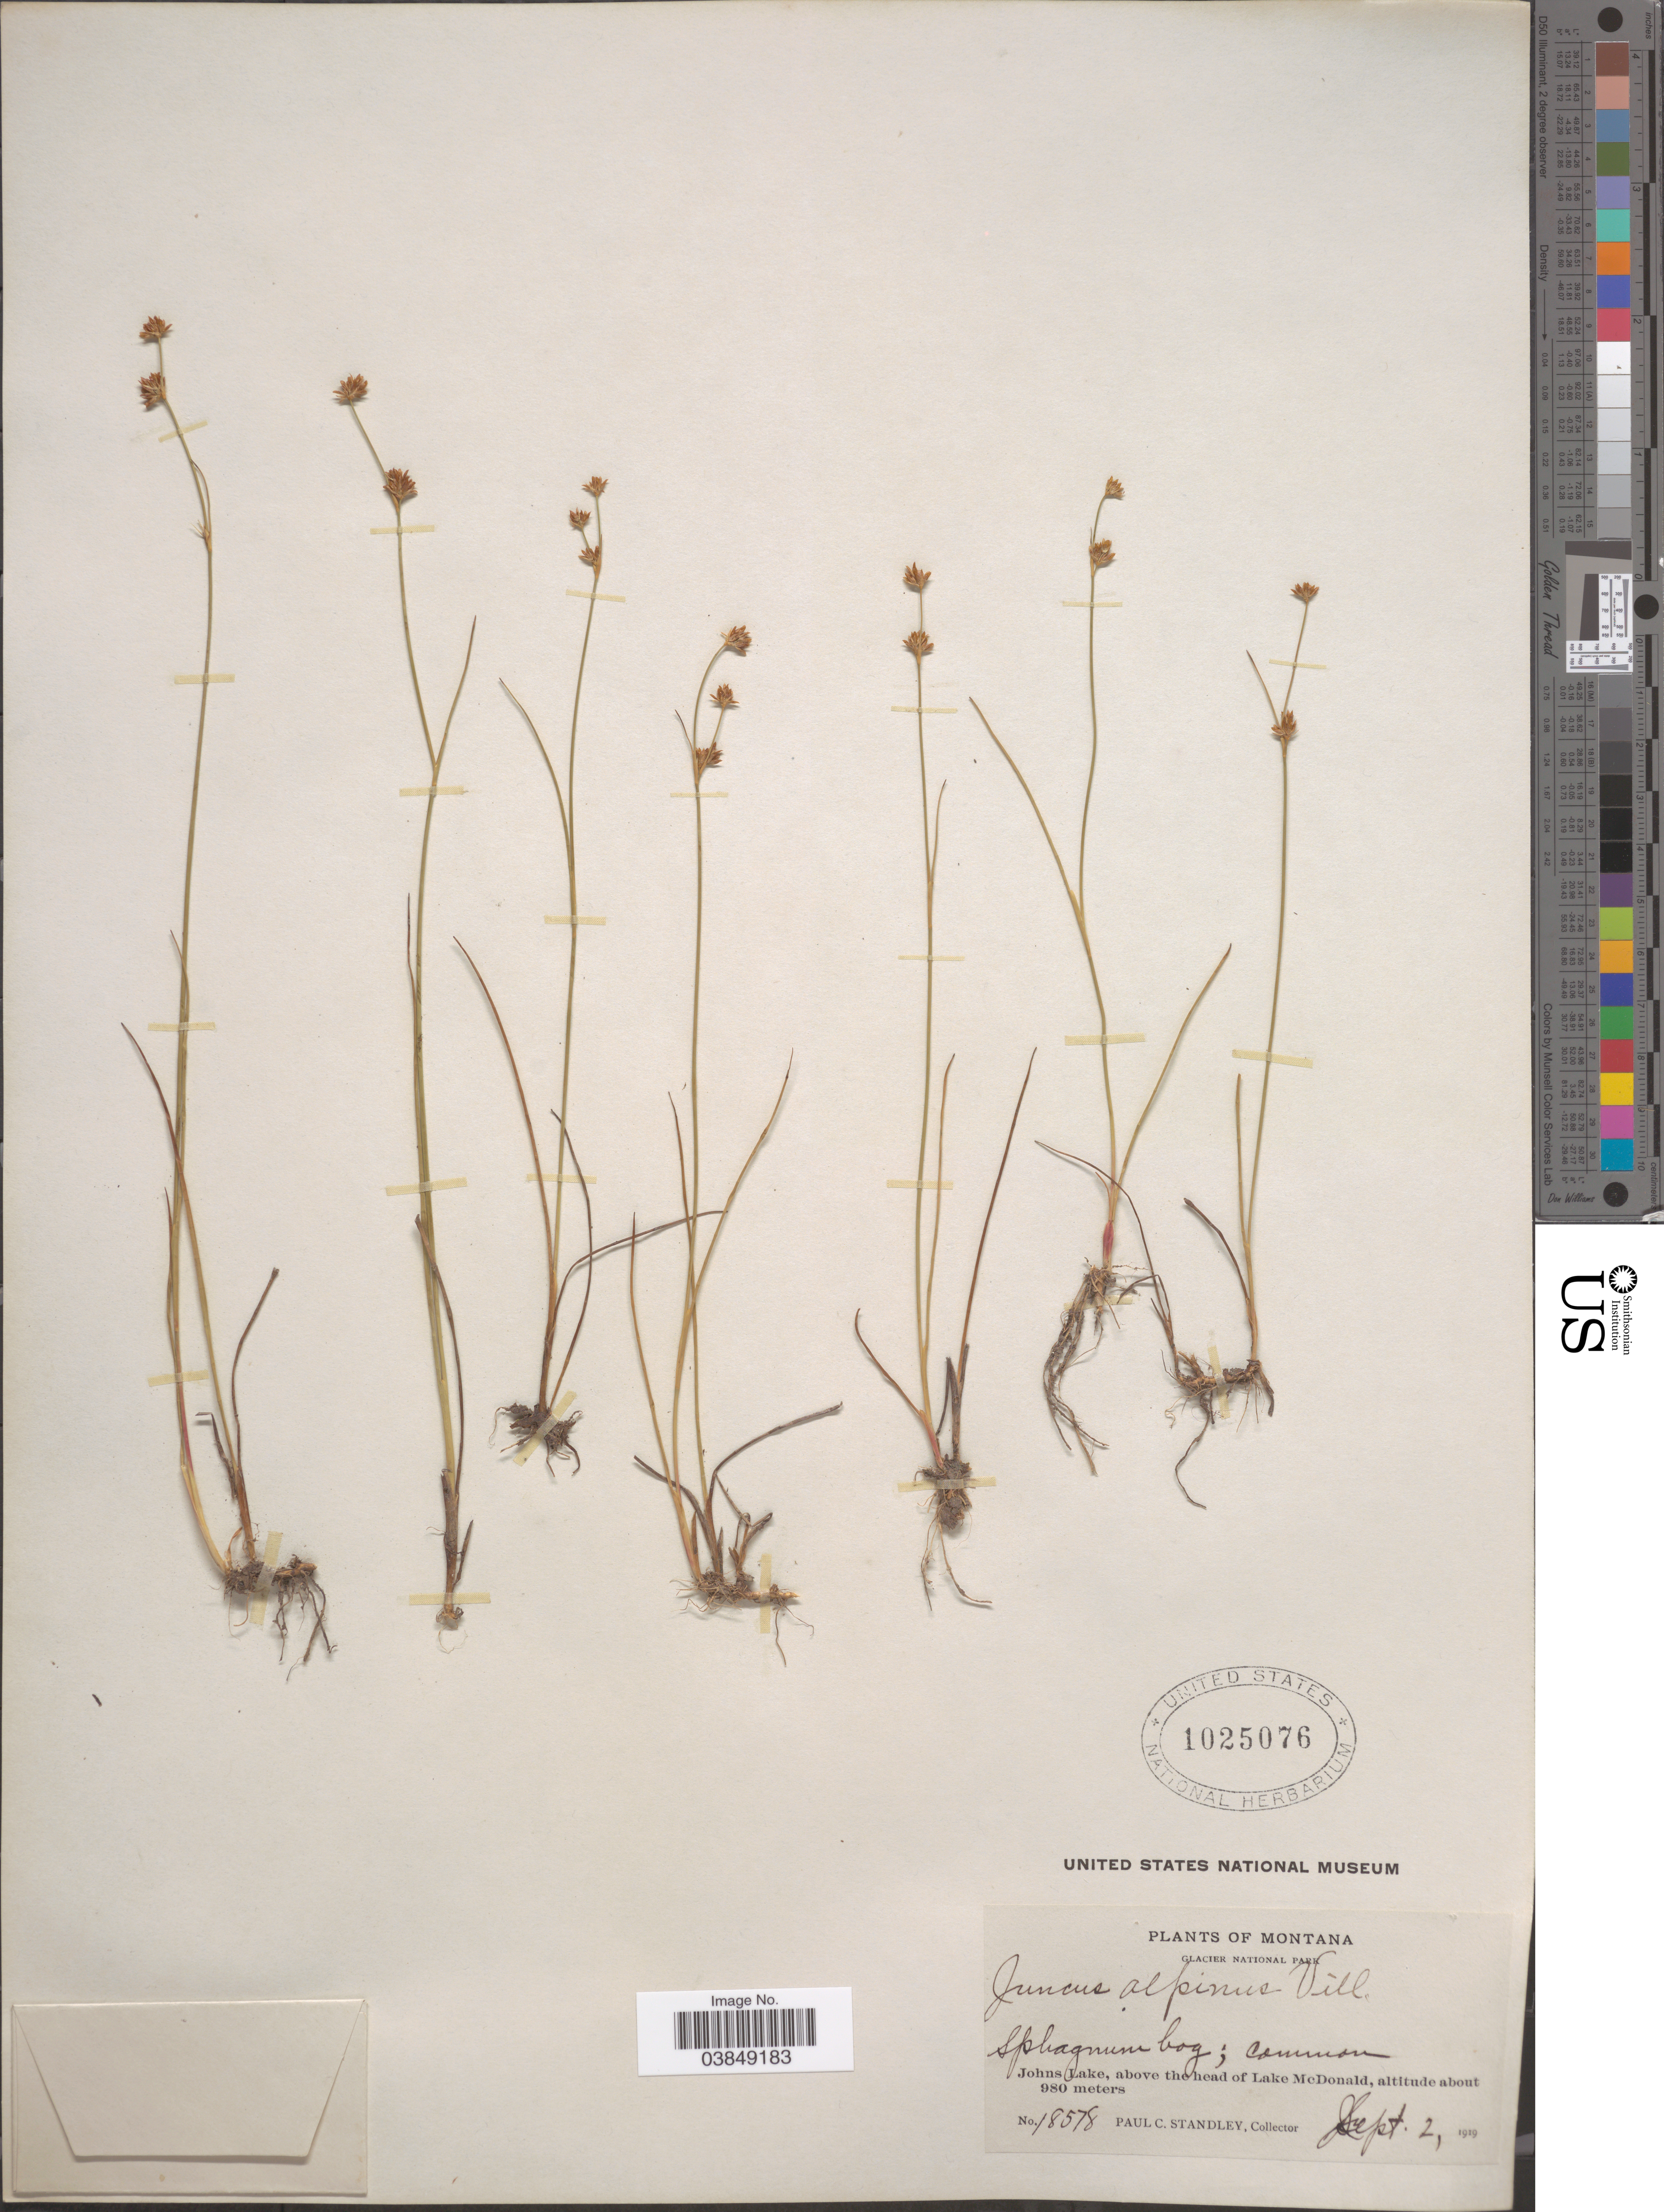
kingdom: Plantae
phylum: Tracheophyta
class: Liliopsida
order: Poales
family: Juncaceae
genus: Juncus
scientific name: Juncus alpinus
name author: Vill.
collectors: P. C. Standley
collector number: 18578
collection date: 1919-09-02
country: United States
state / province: Montana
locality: Glacier National Park. Johns Lake, above the head of Lake McDonald.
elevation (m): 980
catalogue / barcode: US 1025076